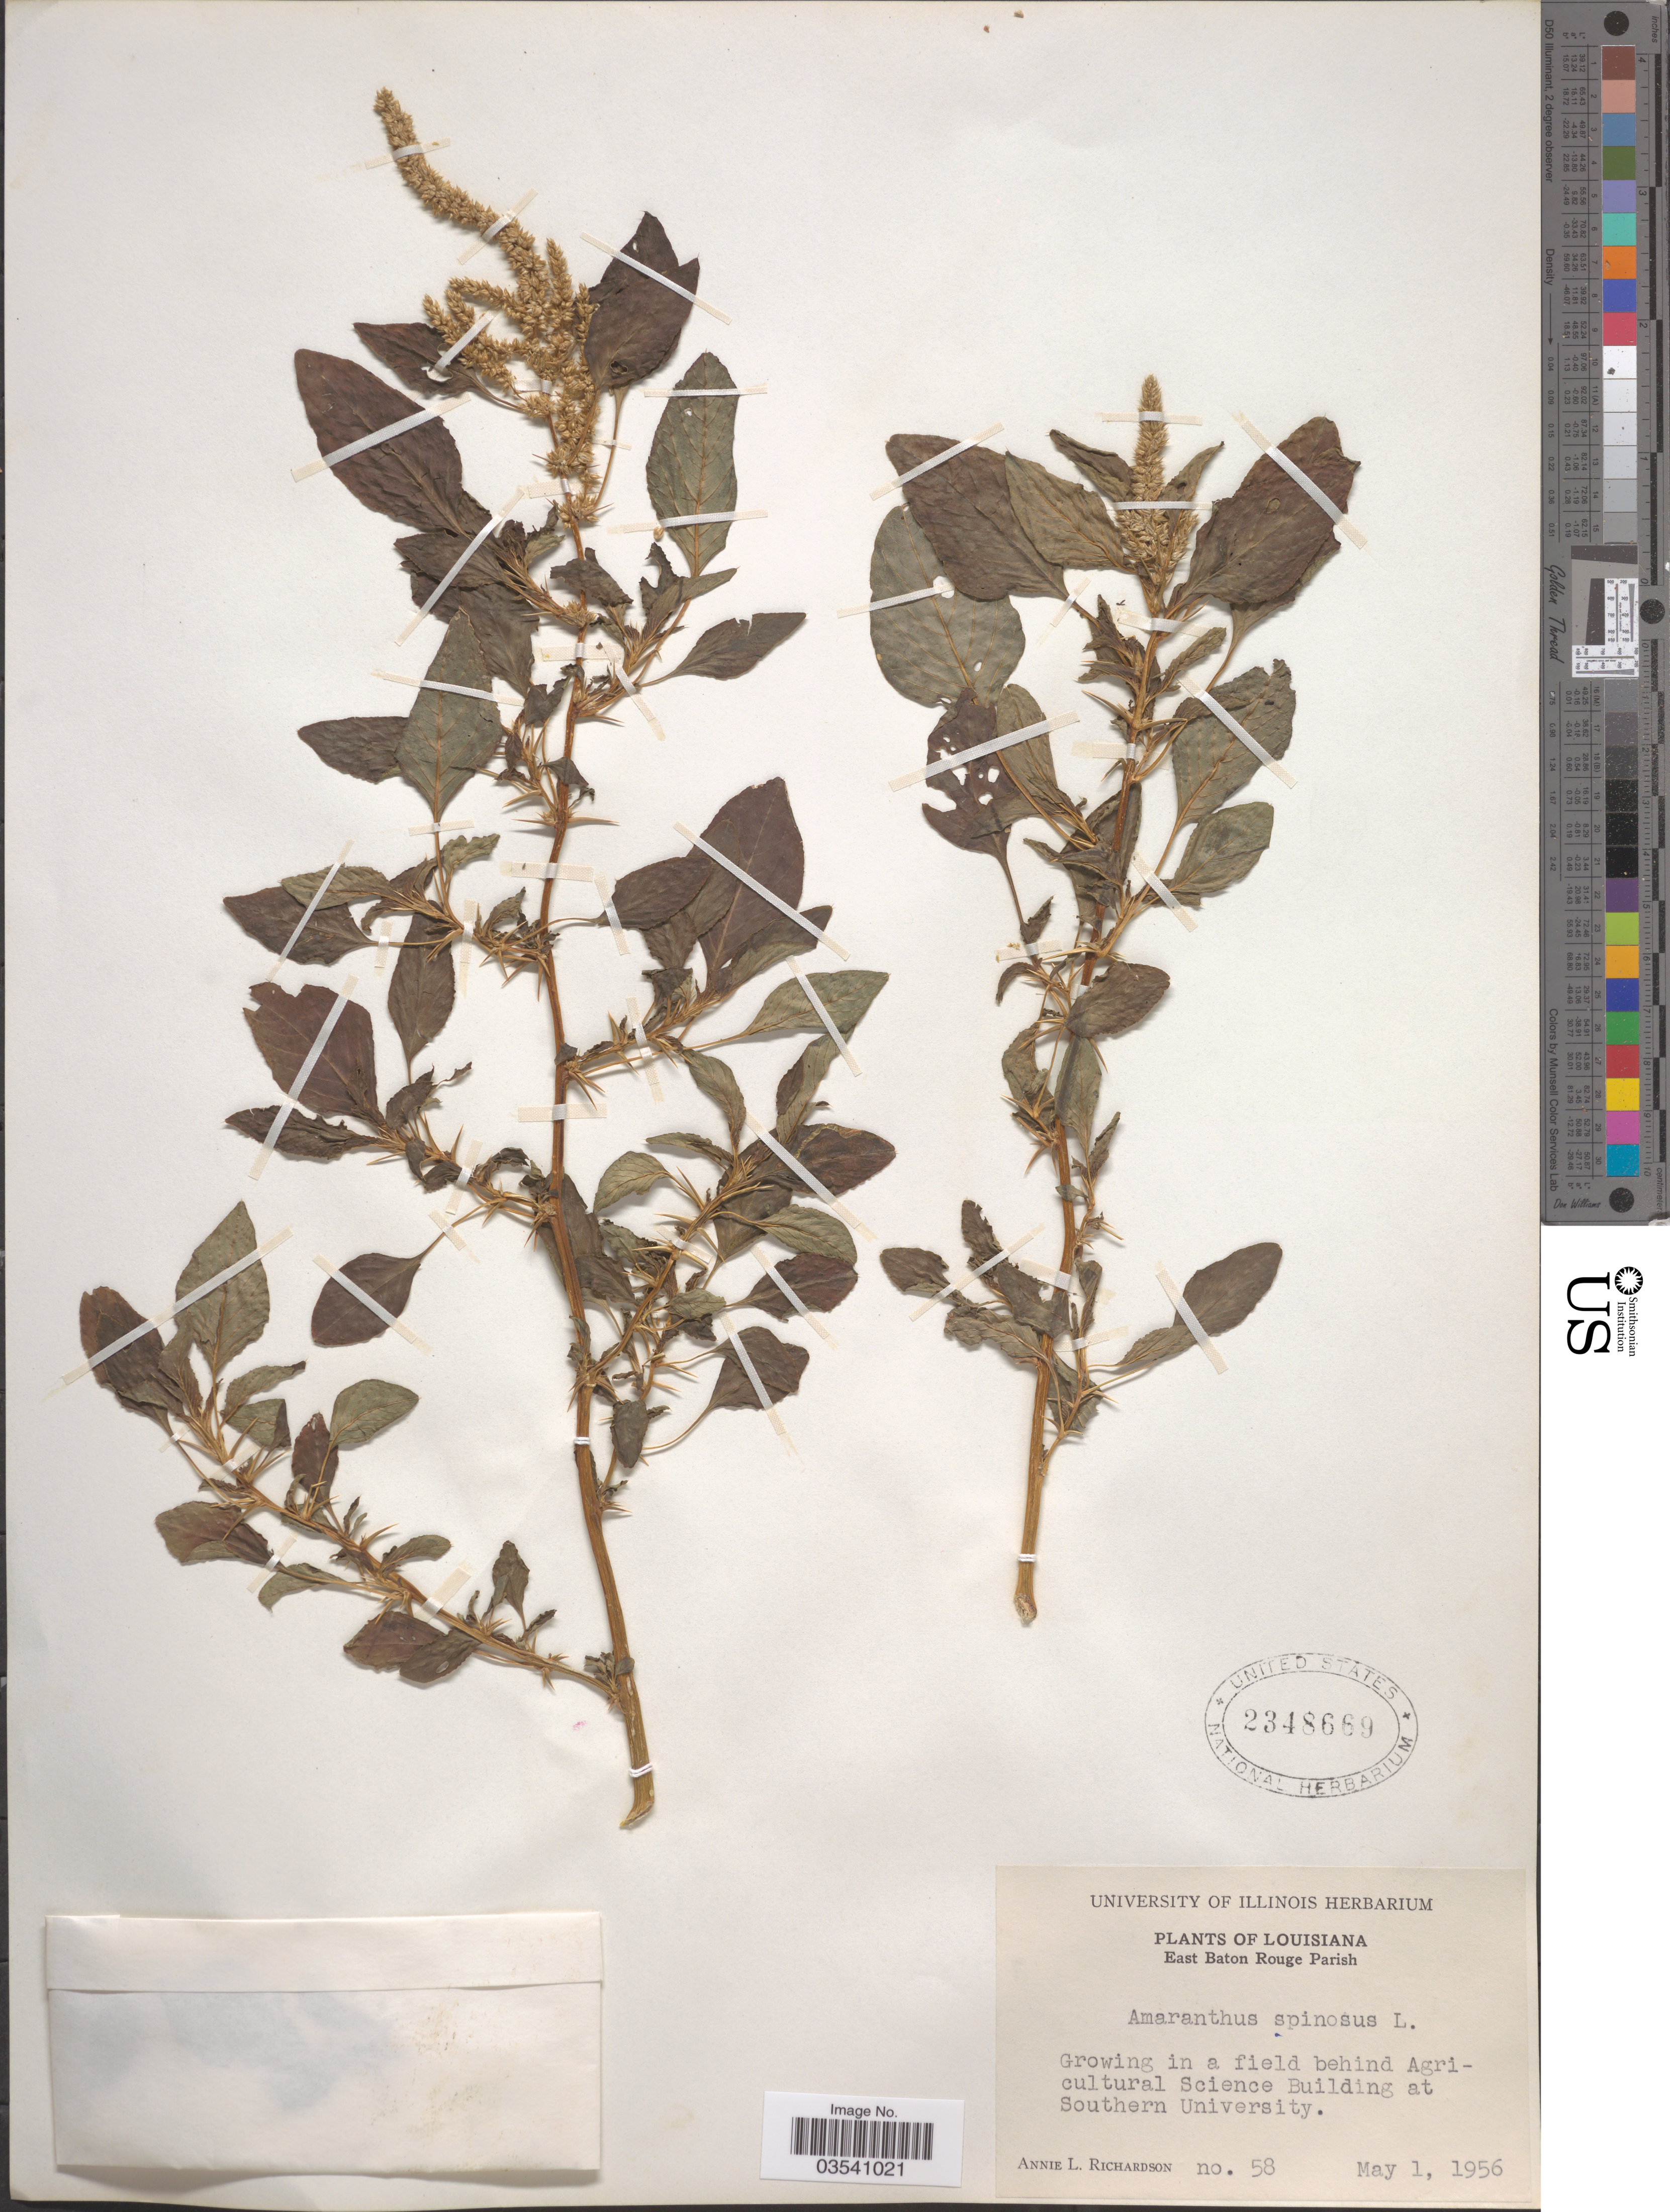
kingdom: Plantae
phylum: Tracheophyta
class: Magnoliopsida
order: Caryophyllales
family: Amaranthaceae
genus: Amaranthus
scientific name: Amaranthus spinosus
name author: L.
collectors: A. L. Richardson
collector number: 58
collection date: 1956-05-01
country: United States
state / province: Louisiana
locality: East Baton Rouge Parish. Growing in a field behind Agricultural Science Building at Southern University.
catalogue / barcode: US 2348669